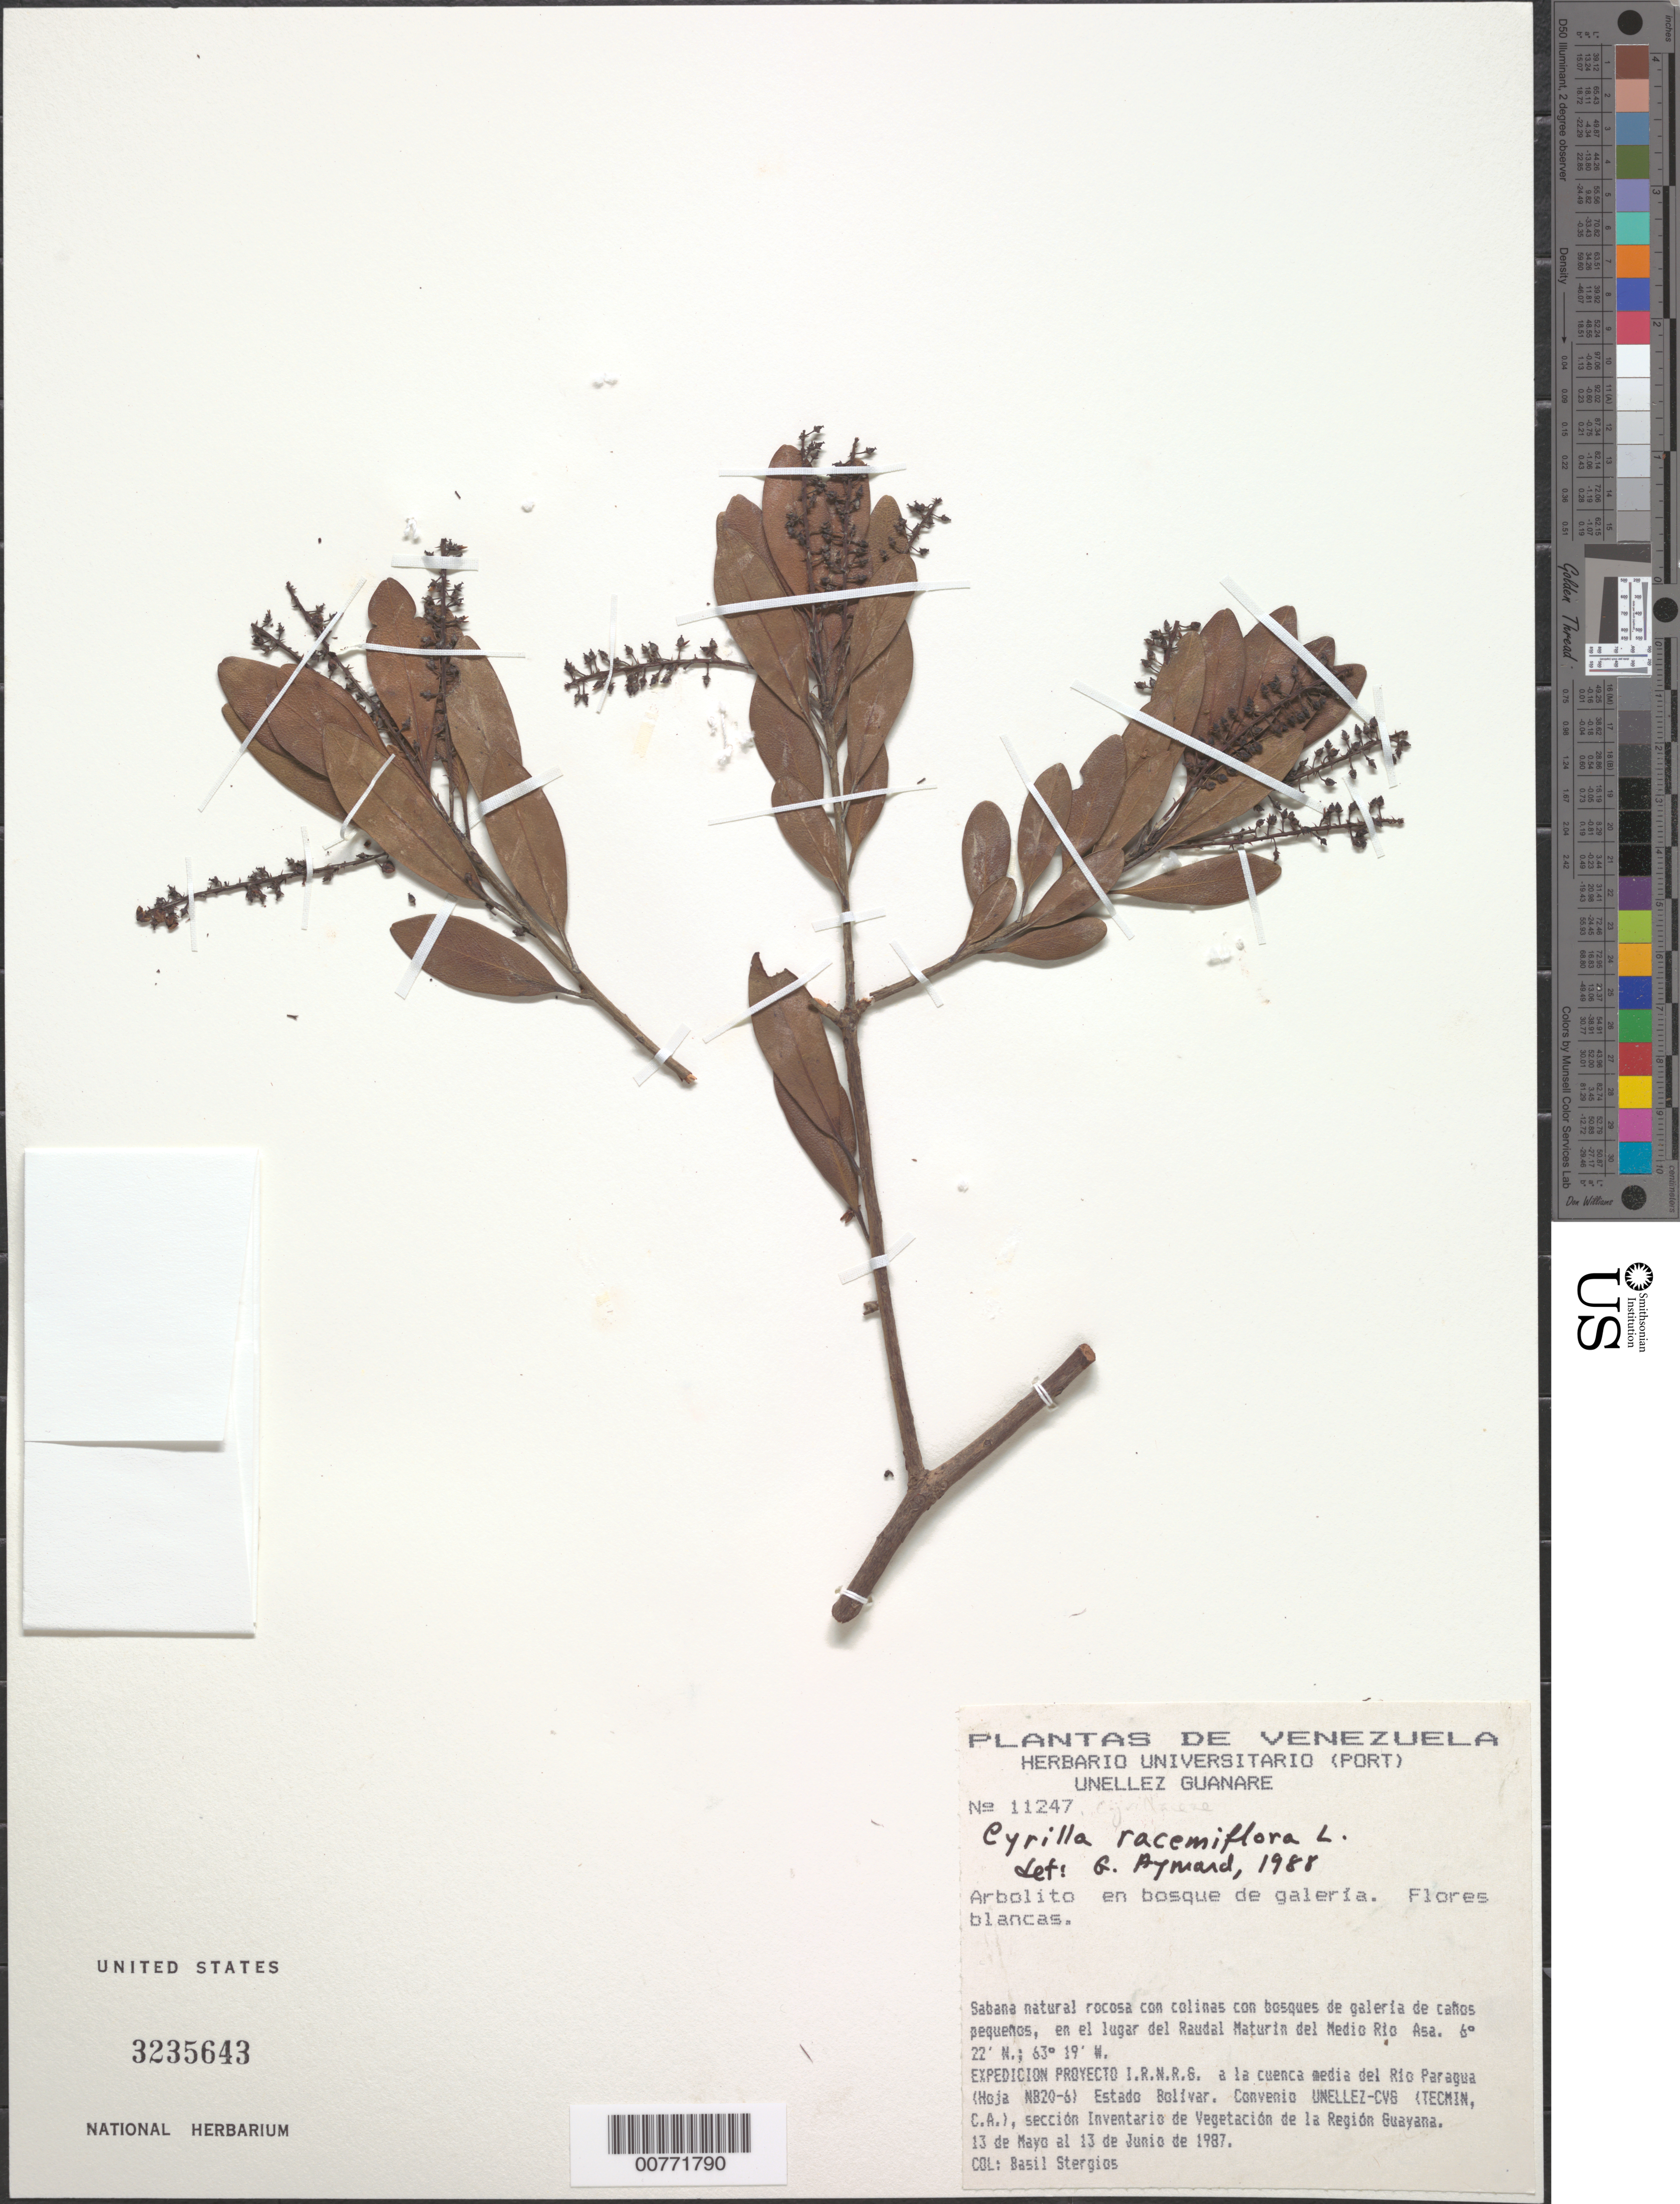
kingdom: Plantae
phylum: Tracheophyta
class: Magnoliopsida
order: Ericales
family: Cyrillaceae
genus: Cyrilla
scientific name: Cyrilla racemiflora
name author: L.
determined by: Aymard C., G. A., (PORT), Univ. Nac. Exp. de los Llanos Ezequiel Zamora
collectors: B. G. Stergios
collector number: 11247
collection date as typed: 13-May-87 to 13-Jun-87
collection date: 1987-05-13/1987-06-13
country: Venezuela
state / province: Bolívar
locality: Raudal Maturin, Medio Río Asa; Río Paragua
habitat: Bosque de galeria; sabana natural rocosa con colinas con bosques de galeria de canos pequenos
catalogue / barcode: US 3235643